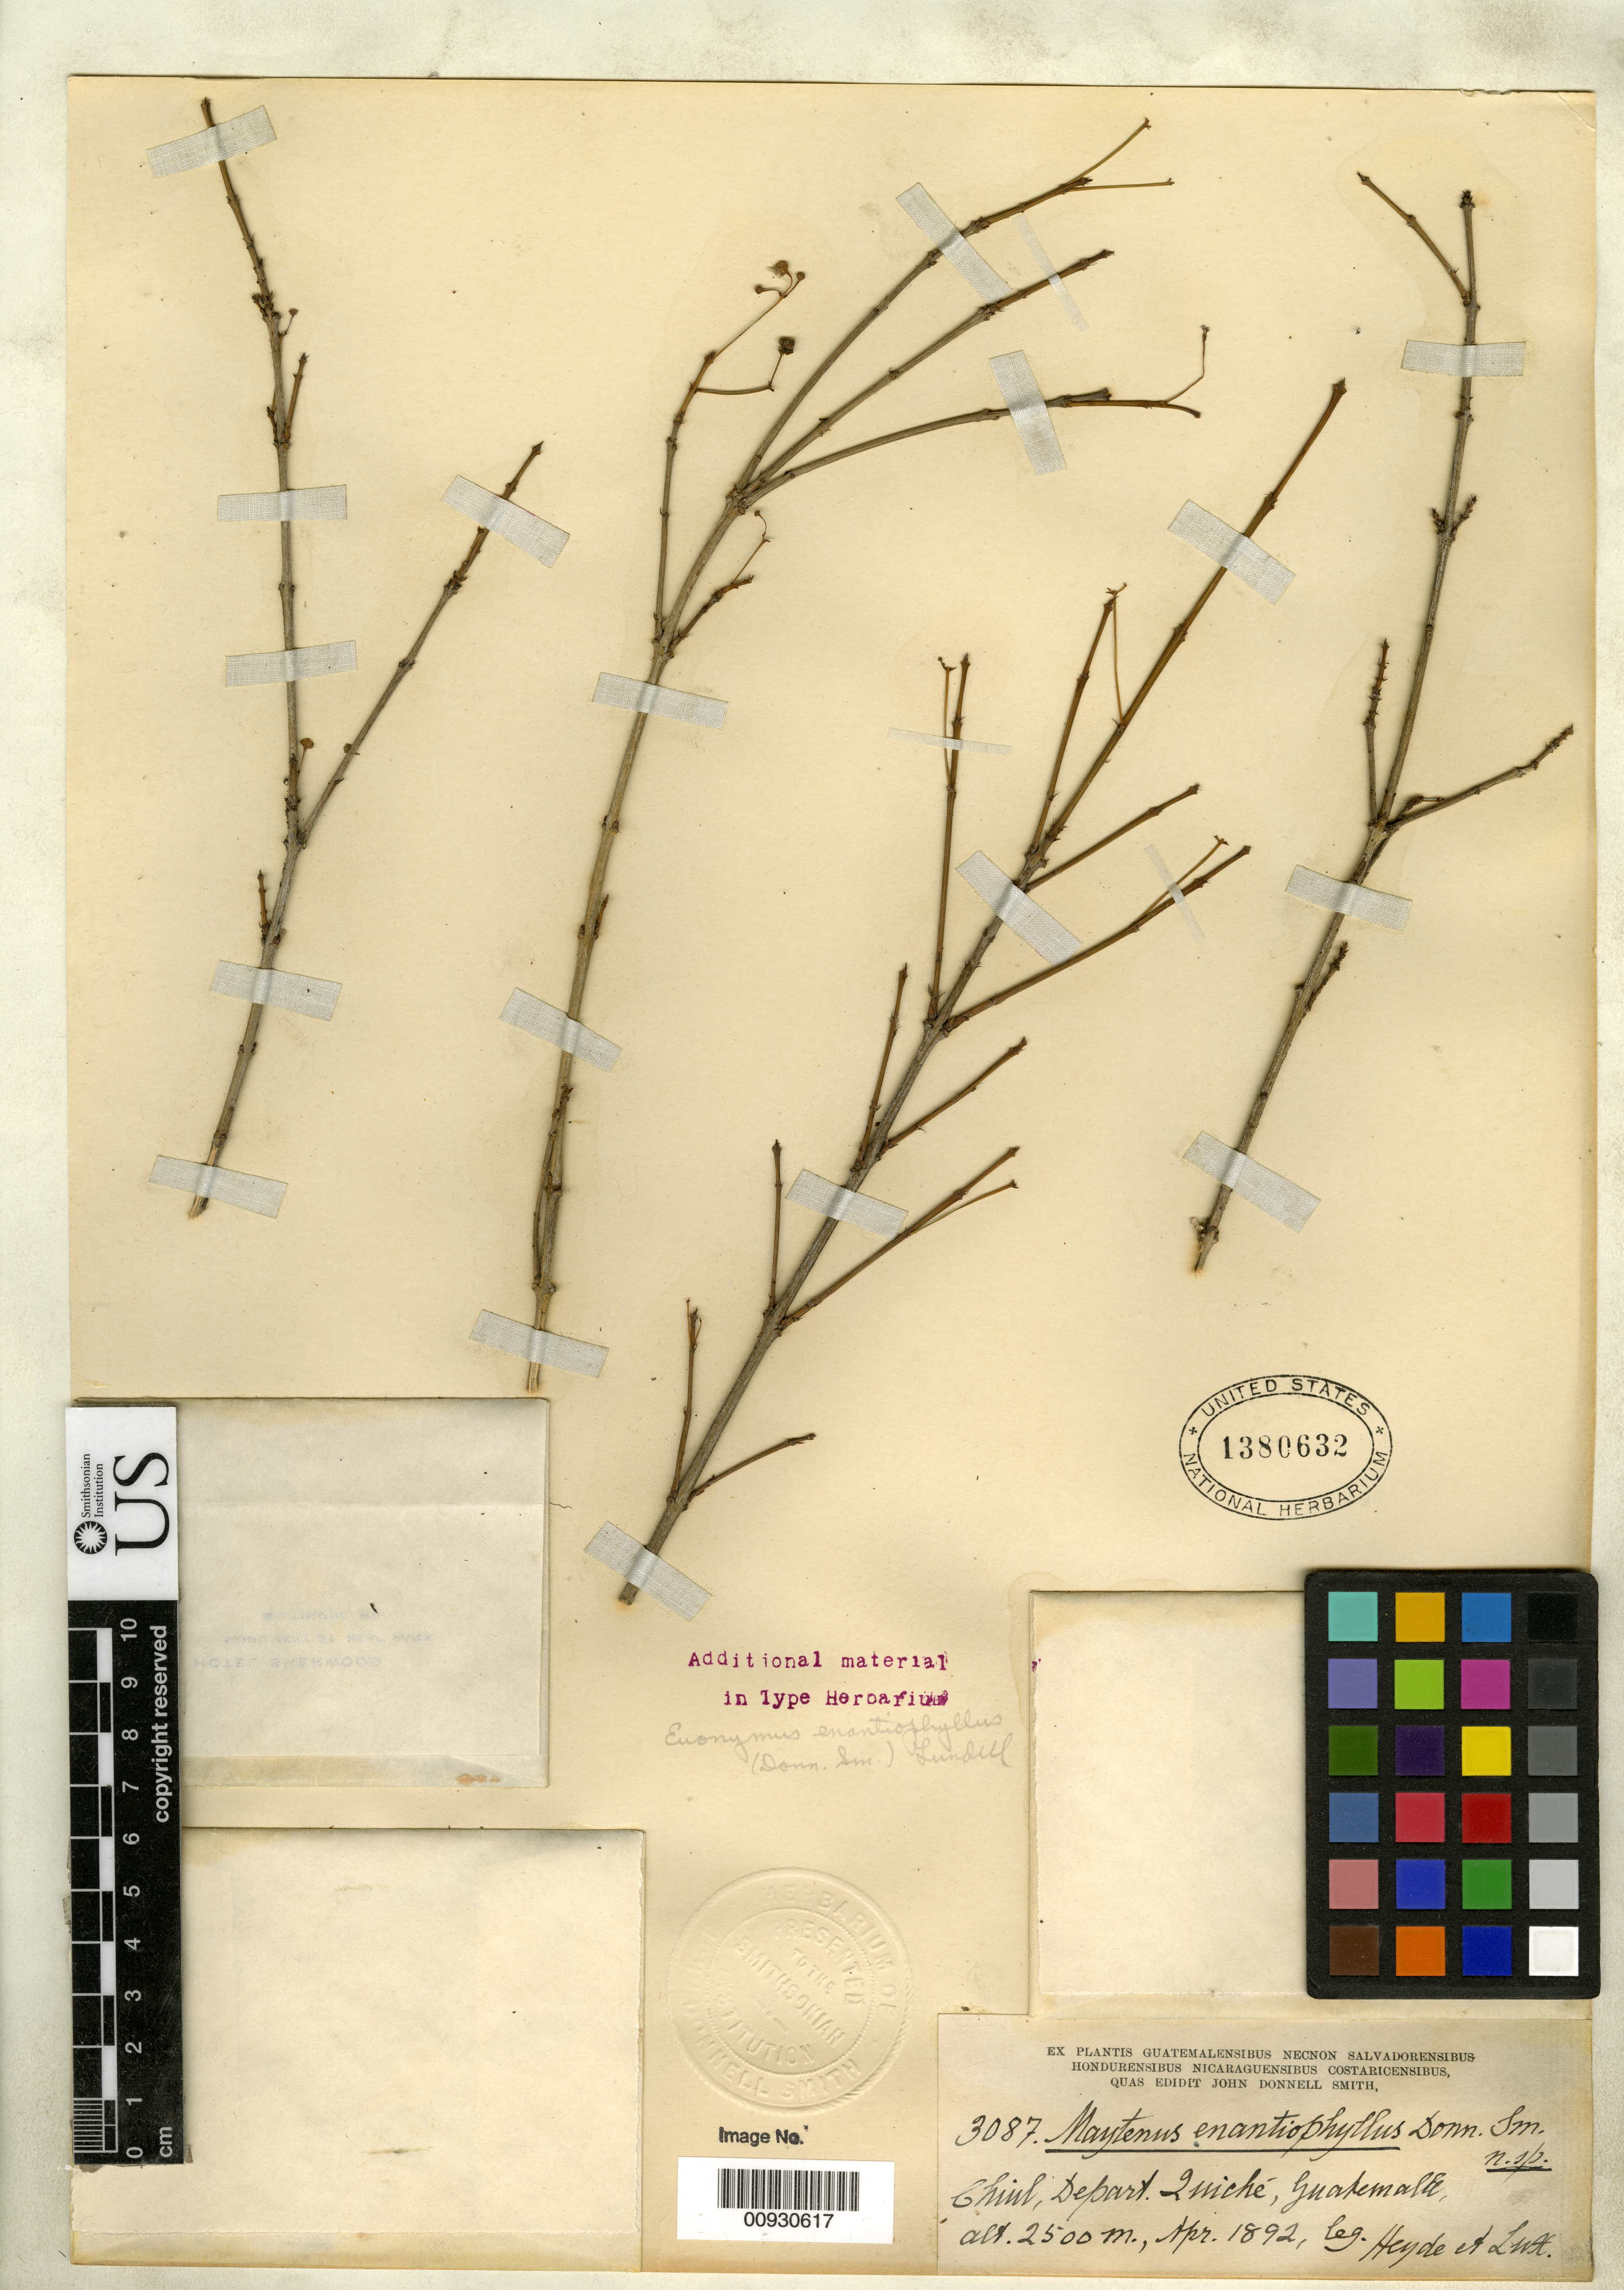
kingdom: Plantae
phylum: Tracheophyta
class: Magnoliopsida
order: Celastrales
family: Celastraceae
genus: Maytenus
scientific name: Maytenus enantiophylla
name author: Donn. Sm.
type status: Type Collection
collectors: E. T. Heyde & E. Lux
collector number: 3087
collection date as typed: Apr 1892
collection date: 1892-04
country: Guatemala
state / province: El Quiché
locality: Chiul.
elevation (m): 2500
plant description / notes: Specimen ex John Donnell Smith herbarium.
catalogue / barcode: US 1380632